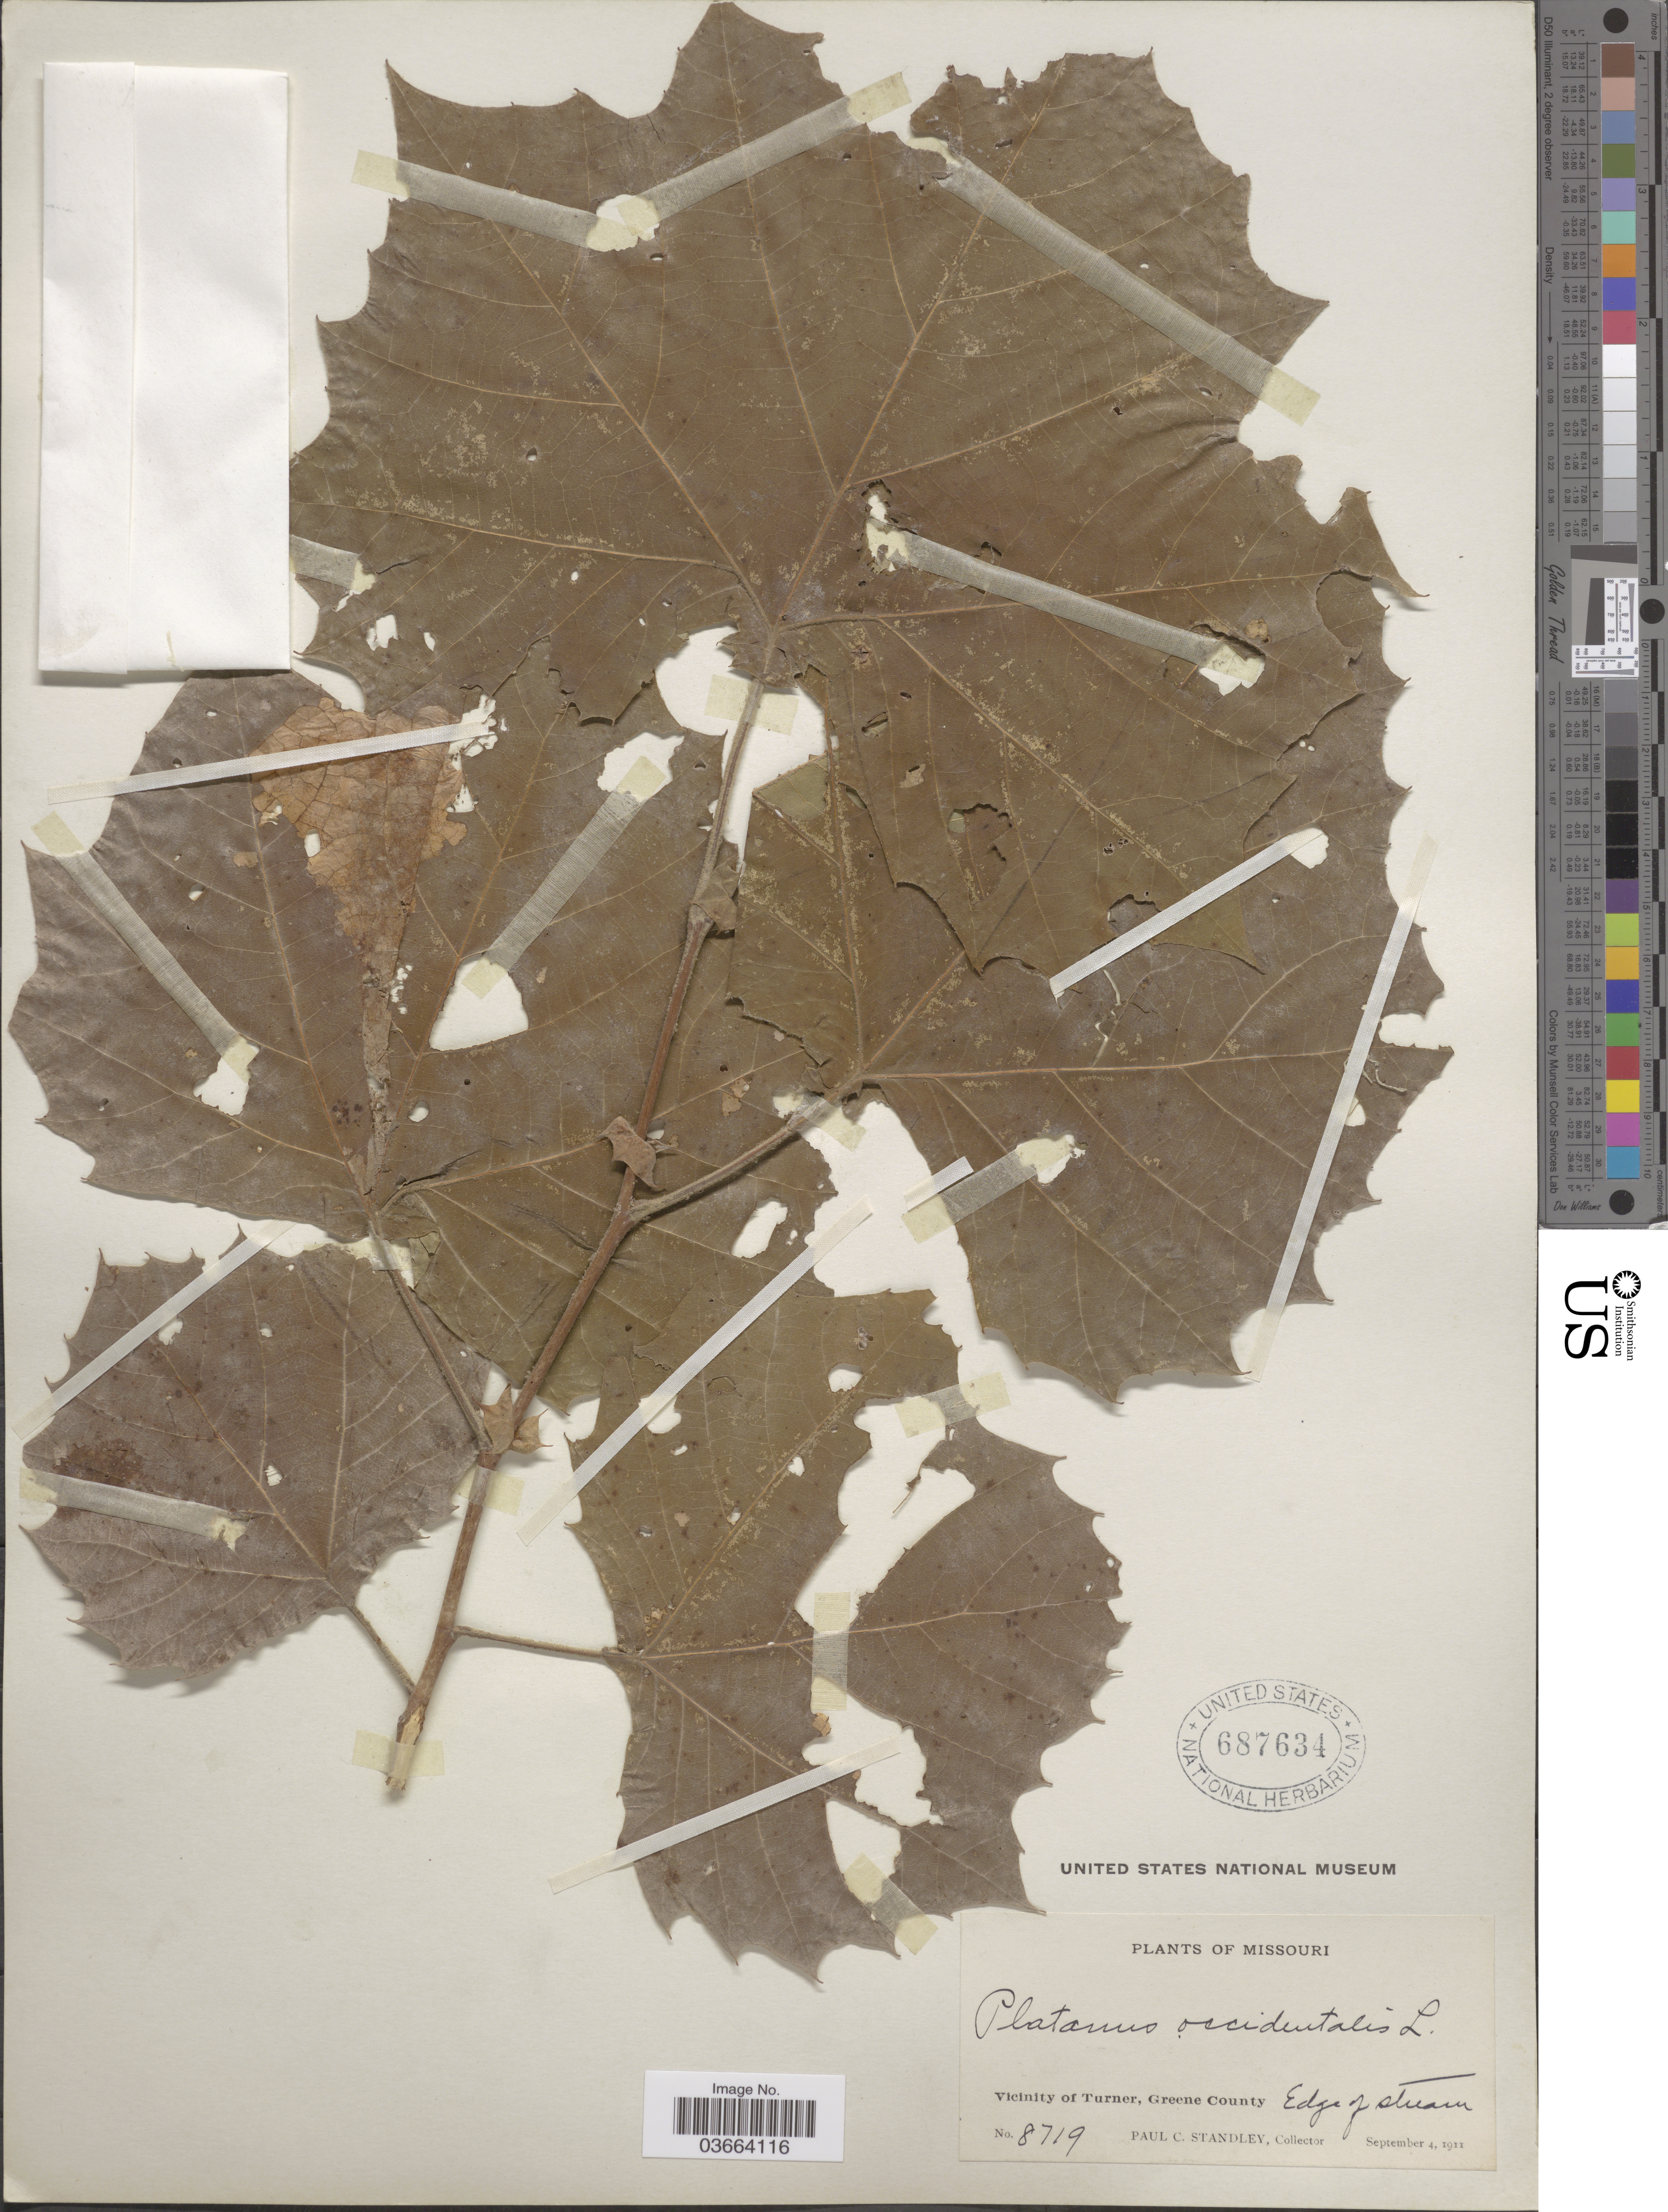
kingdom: Plantae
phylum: Tracheophyta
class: Magnoliopsida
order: Proteales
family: Platanaceae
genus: Platanus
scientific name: Platanus occidentalis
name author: L.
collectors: P. C. Standley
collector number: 8719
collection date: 1911-09-04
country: United States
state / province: Missouri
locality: Vicinity of Turner, Greene County. Edge of stream.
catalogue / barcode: US 687634